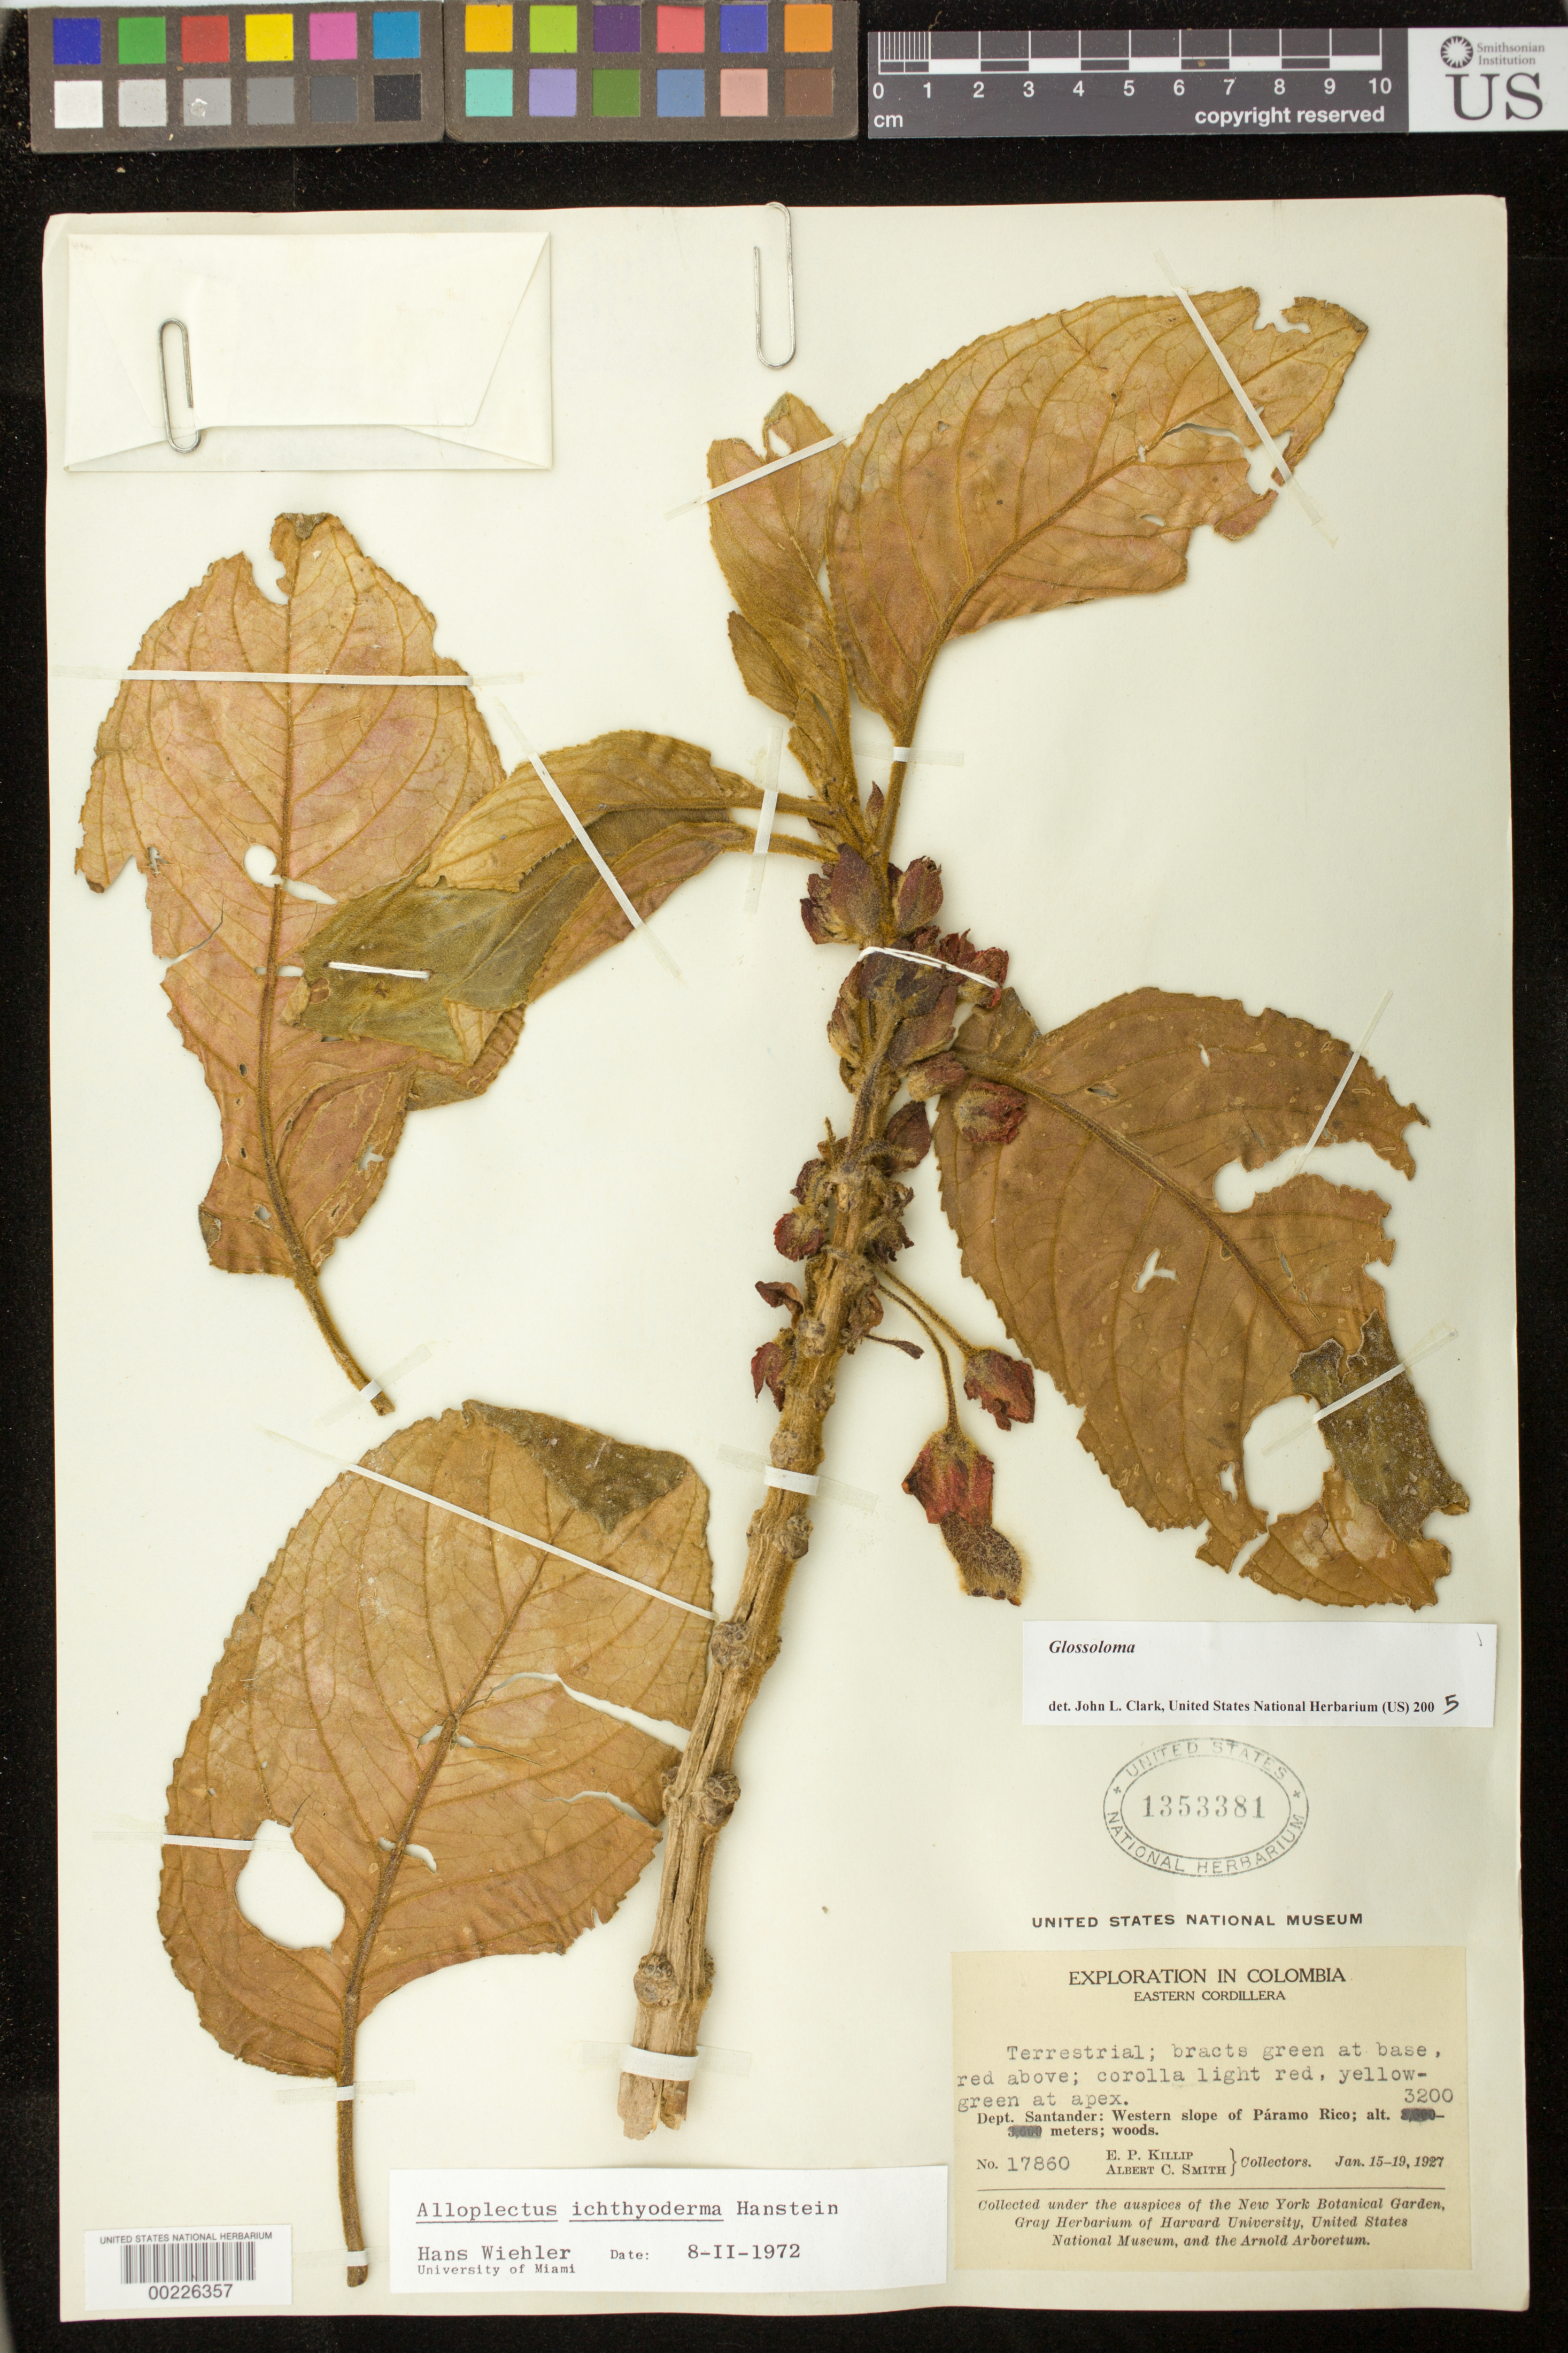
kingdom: Plantae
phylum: Tracheophyta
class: Magnoliopsida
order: Lamiales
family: Gesneriaceae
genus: Glossoloma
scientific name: Glossoloma sp.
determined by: Clark, J. L., (SEL), The Marie Selby Botanical Garden (UNITED STATES)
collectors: E. P. Killip & A. C. Smith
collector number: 17860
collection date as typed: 15-19 Jan 1927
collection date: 1927-01-15/1927-01-19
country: Colombia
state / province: Santander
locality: Eastern Cordillera, western slope of Paramo Rico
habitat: Woods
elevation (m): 3200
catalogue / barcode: US 1353381